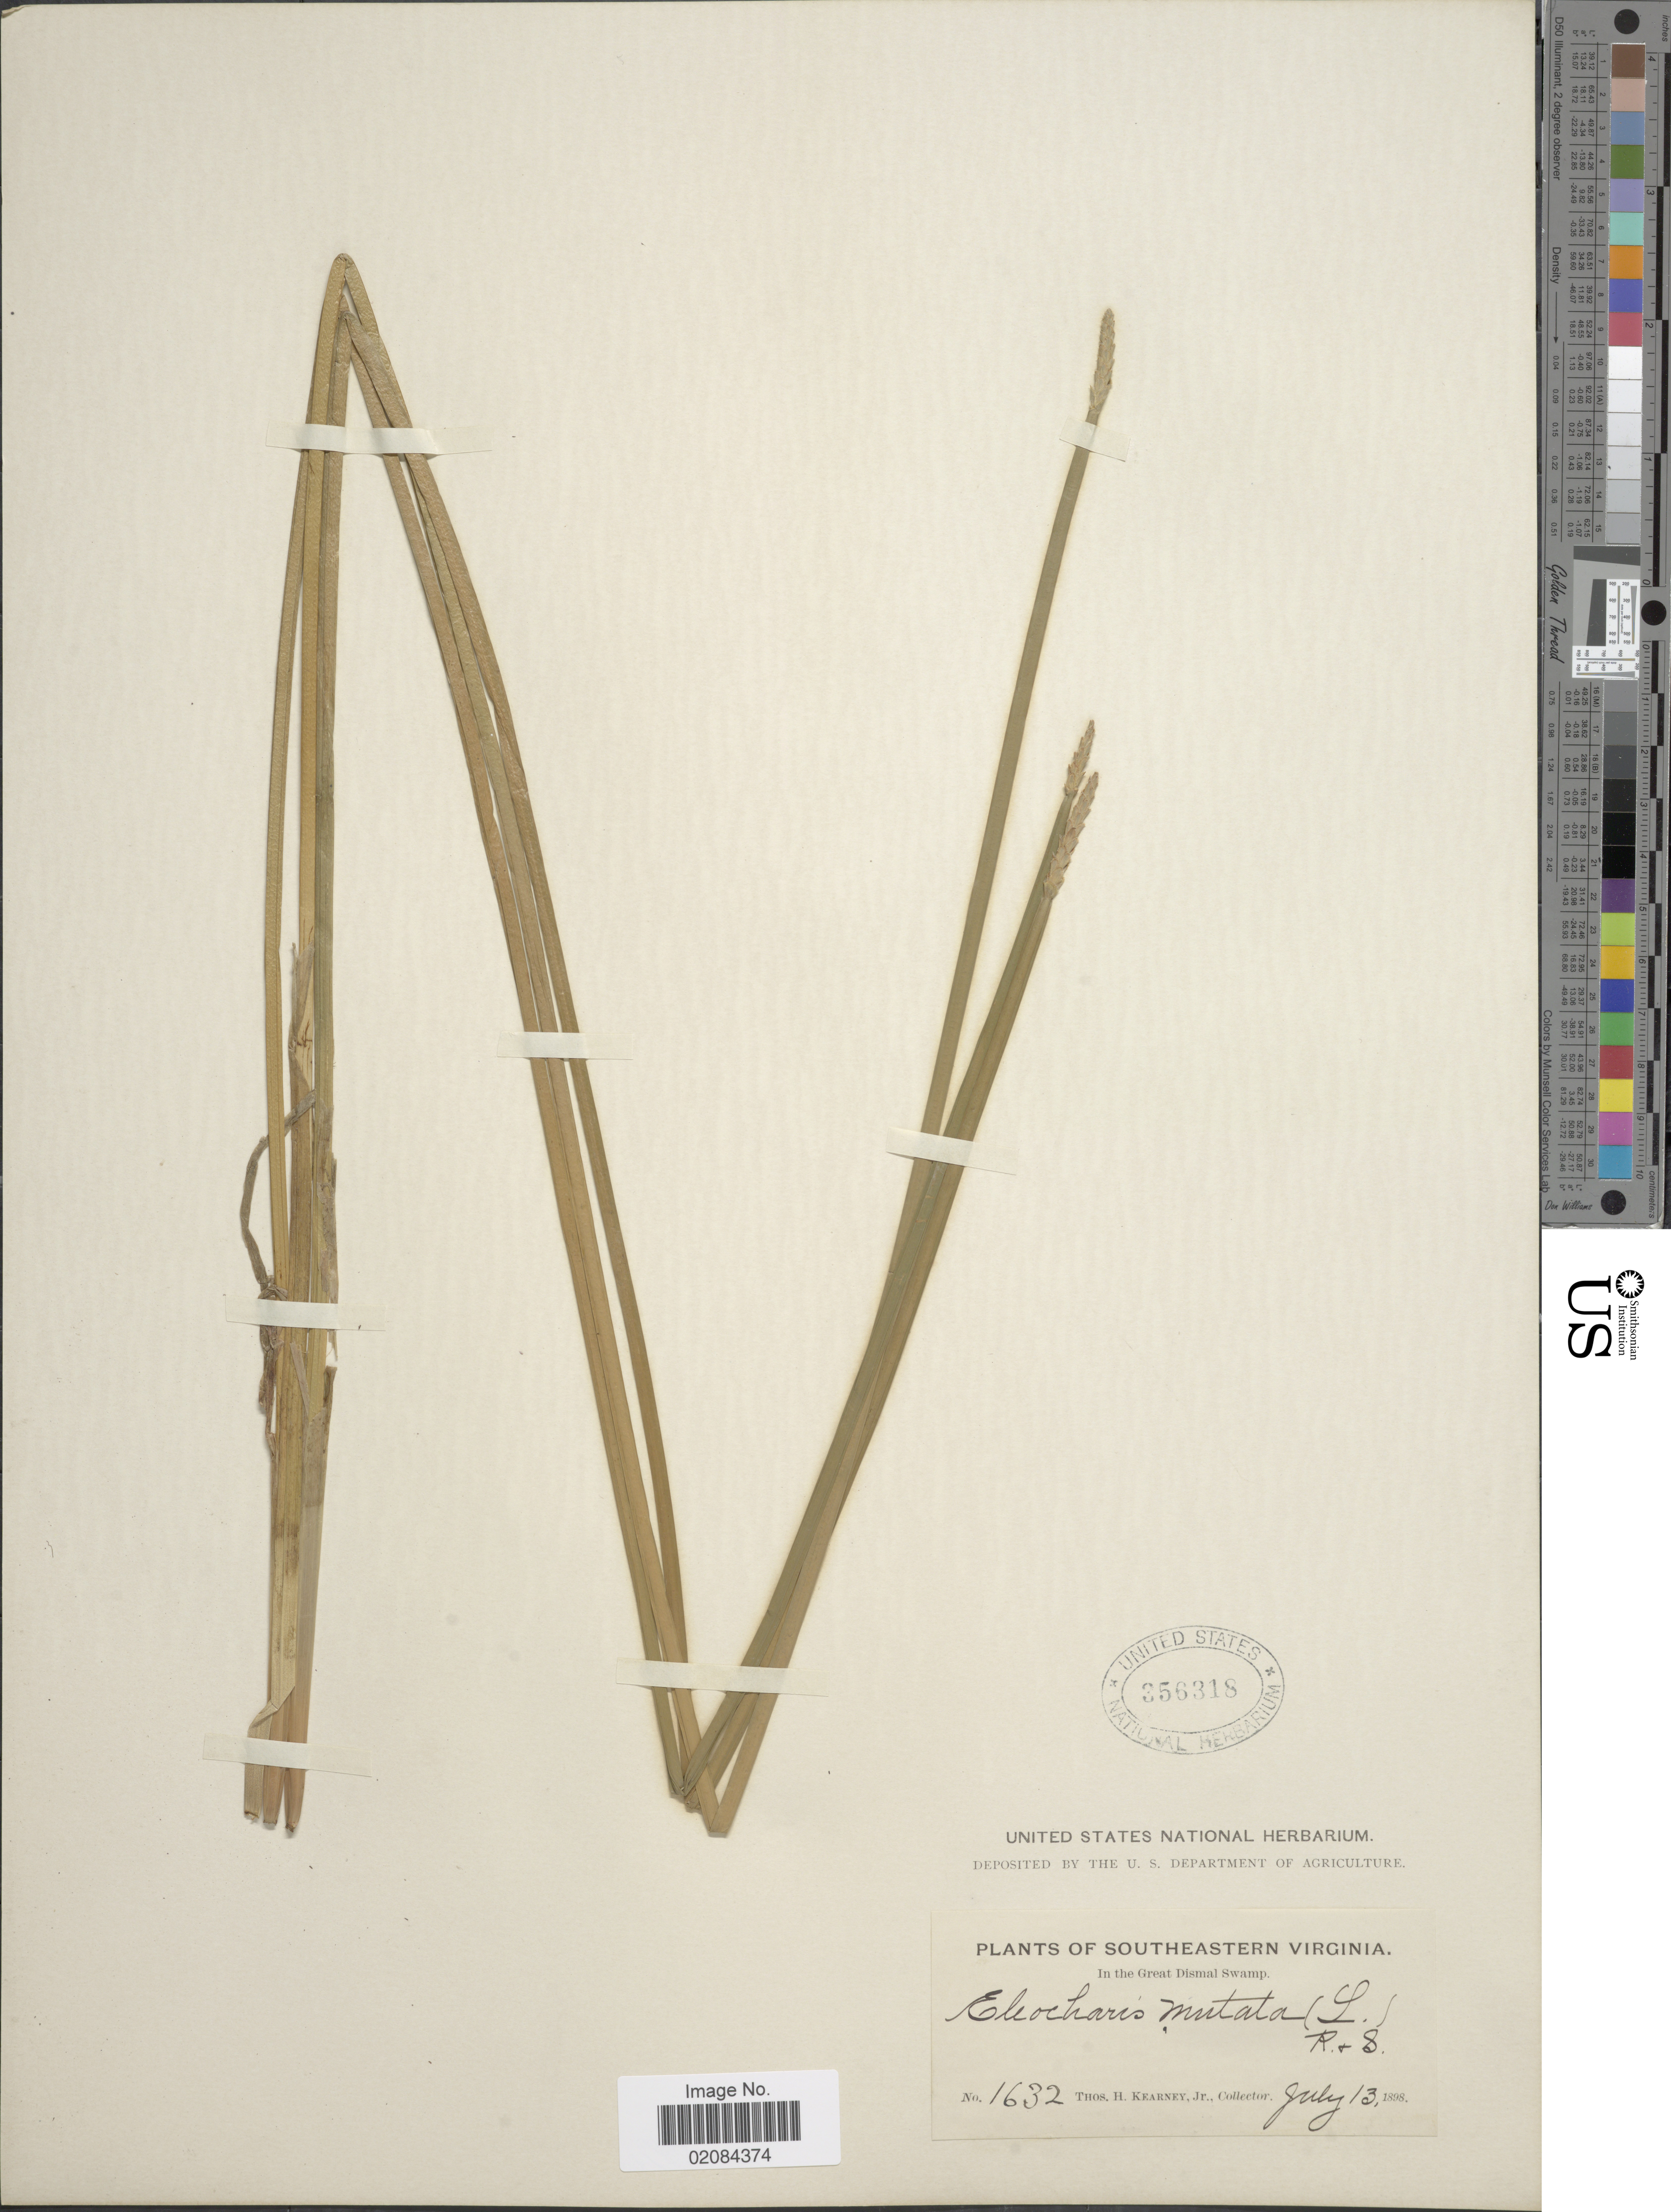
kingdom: Plantae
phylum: Tracheophyta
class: Liliopsida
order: Poales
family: Cyperaceae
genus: Eleocharis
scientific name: Eleocharis quadrangulata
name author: (Michx.) Roem. & Schult.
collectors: T. H. Kearney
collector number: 1632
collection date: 1898-07-13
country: United States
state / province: Virginia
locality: Southeastern Virginia, In the Great Dismal Swamp.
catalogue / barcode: US 356318